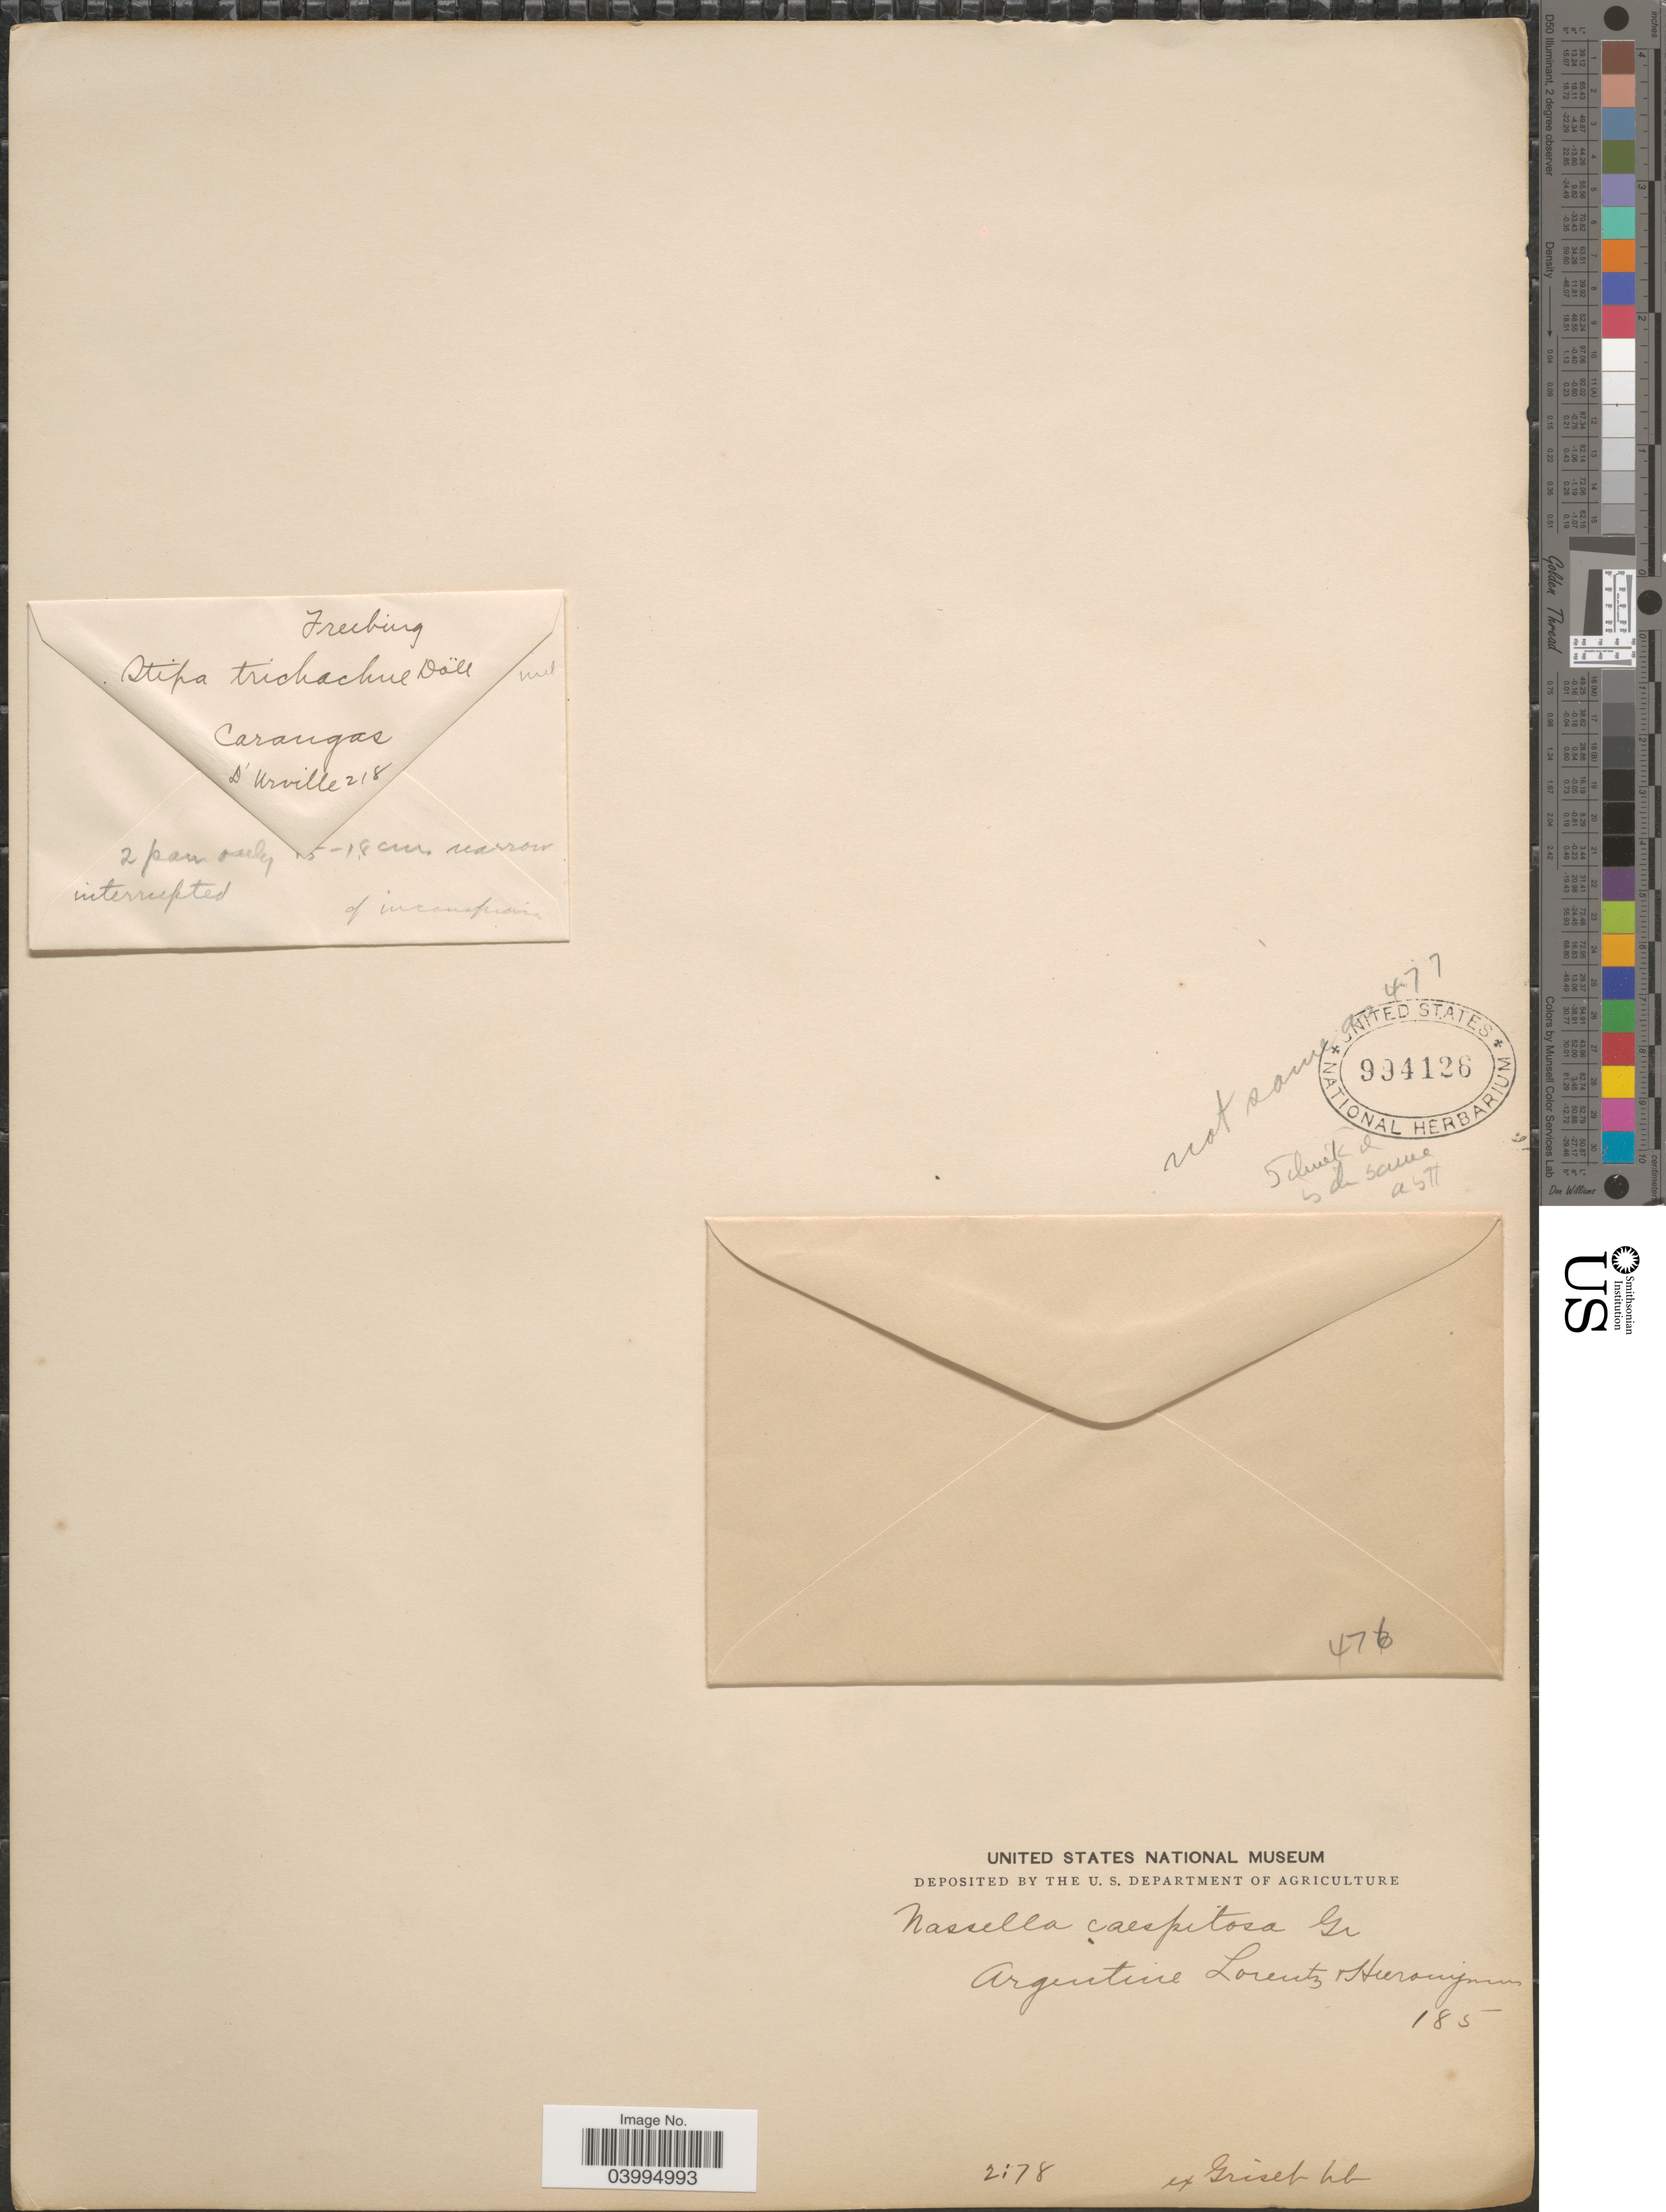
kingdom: Plantae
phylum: Tracheophyta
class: Liliopsida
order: Poales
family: Poaceae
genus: Stipa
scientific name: Stipa sp.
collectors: -. Lorentz & -. Hieronymus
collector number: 185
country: Argentina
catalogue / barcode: US 994126-2